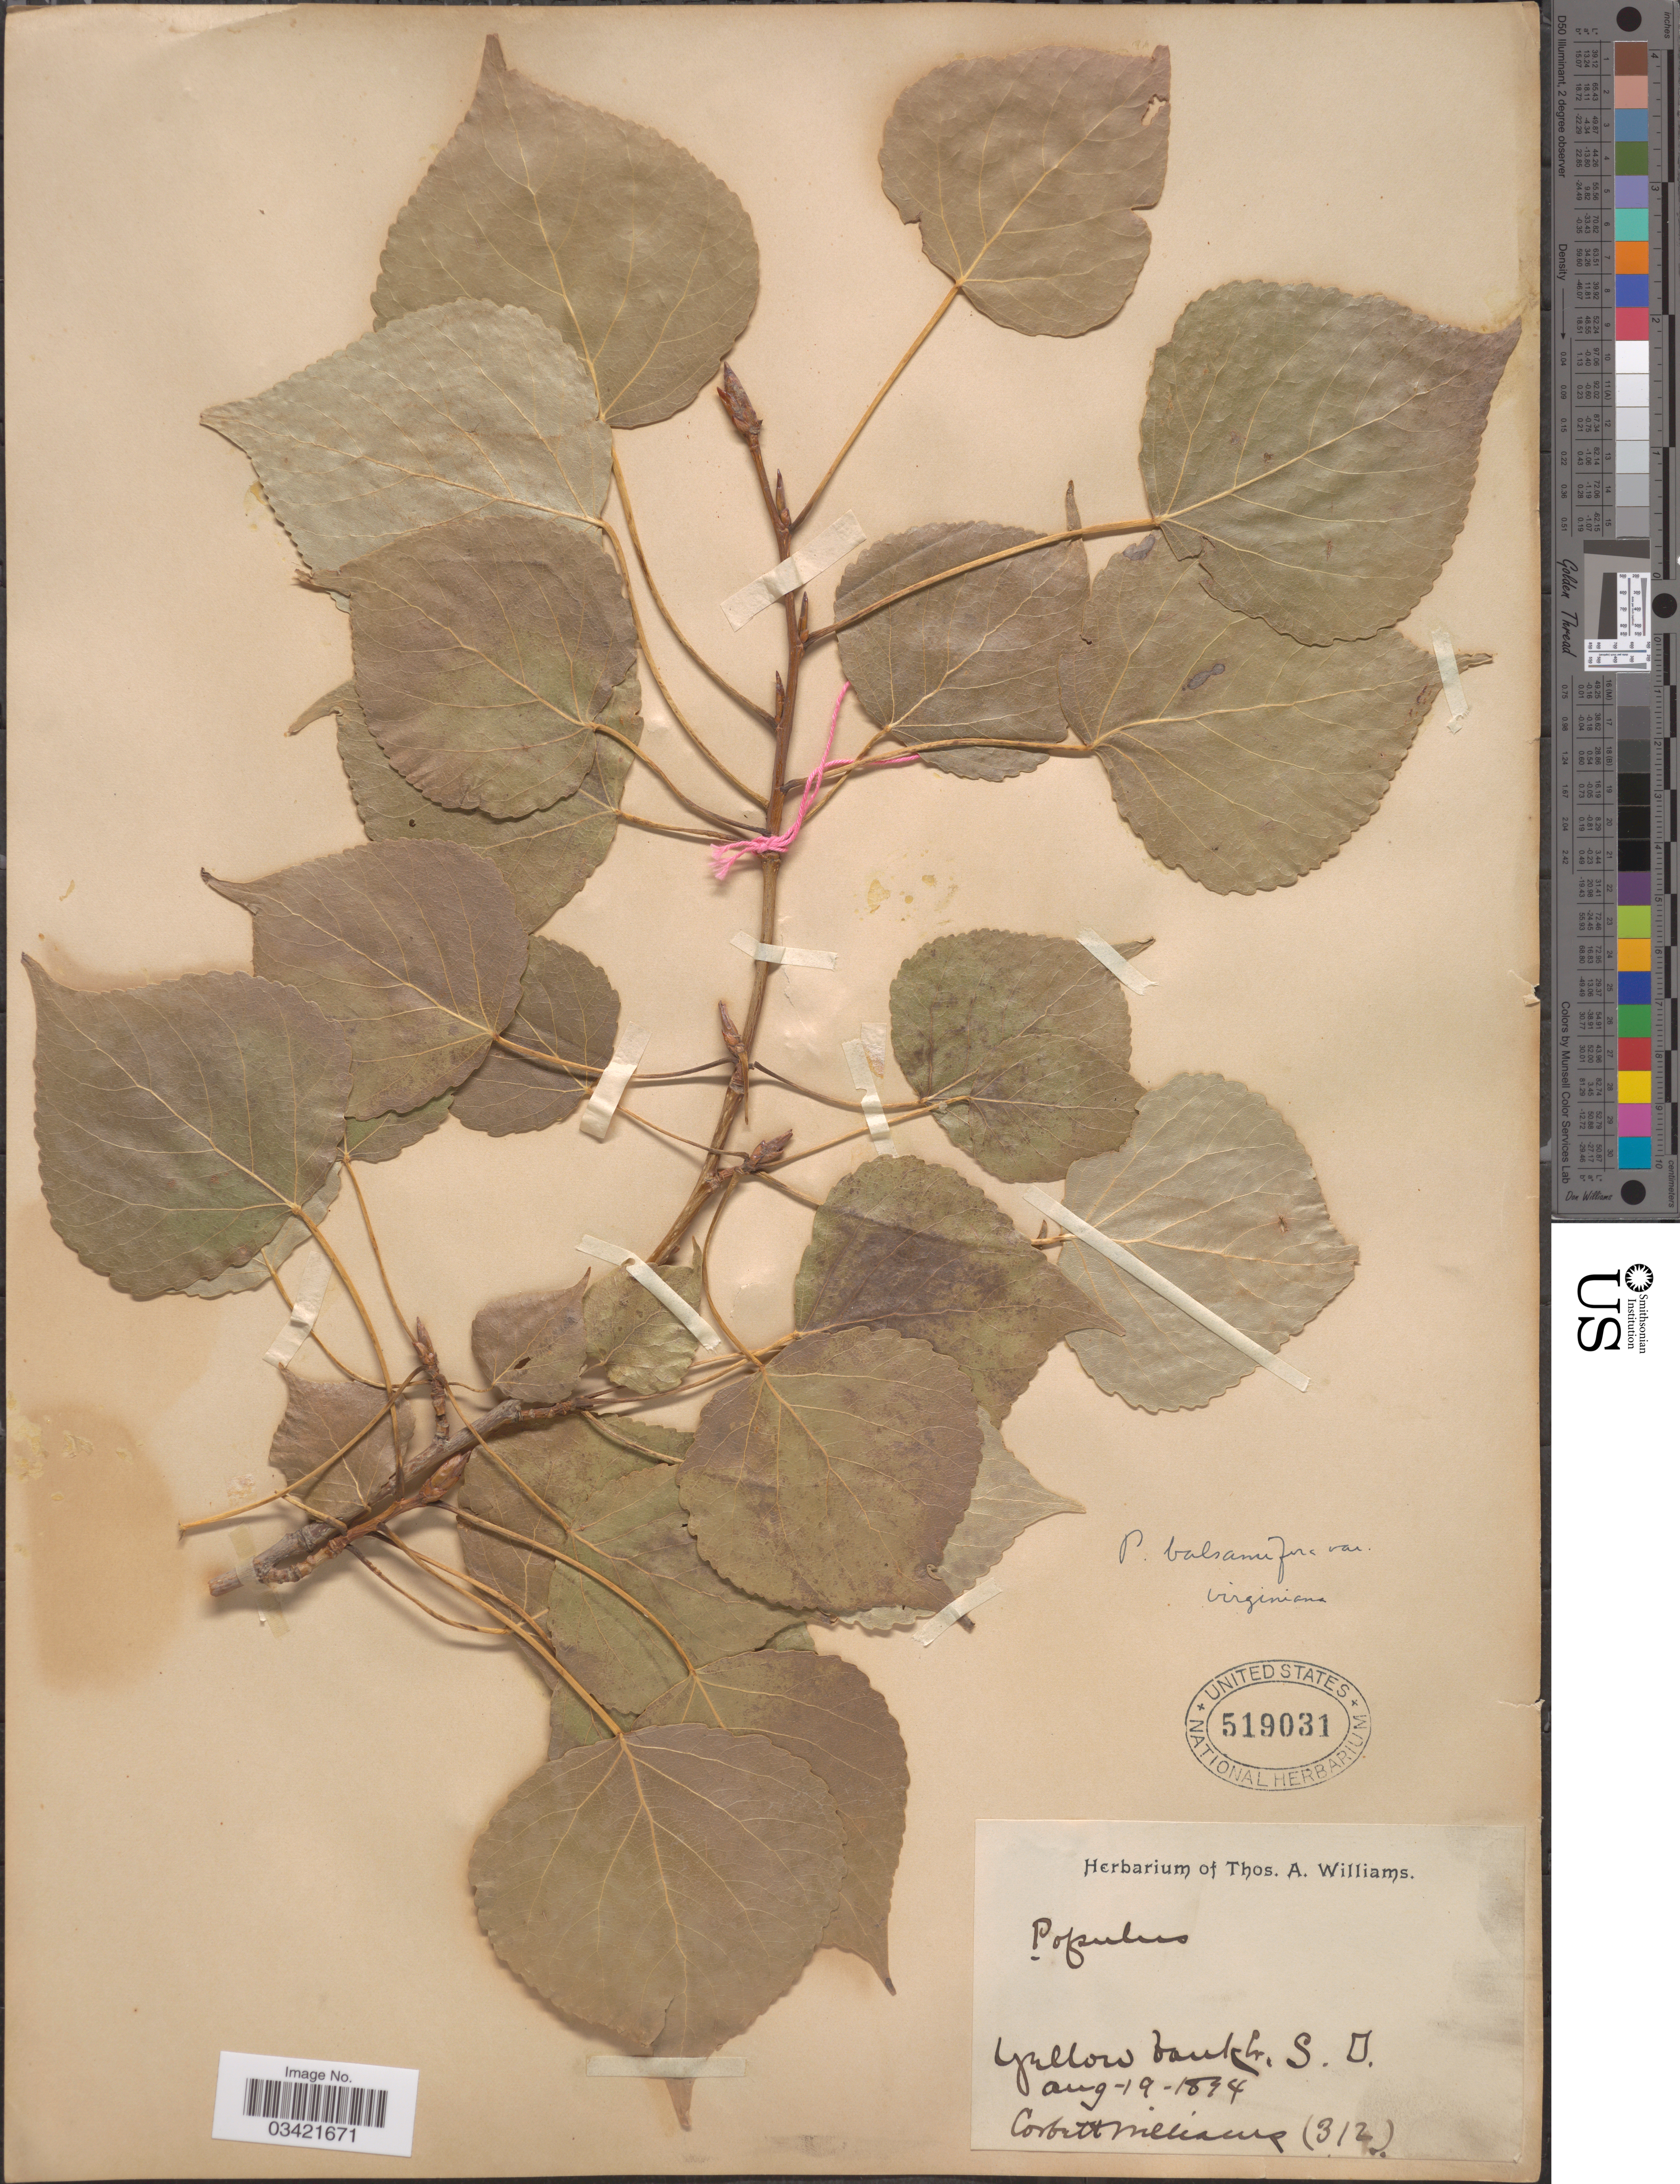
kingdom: Plantae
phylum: Tracheophyta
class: Magnoliopsida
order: Malpighiales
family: Salicaceae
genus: Populus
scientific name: Populus balsamifera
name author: L.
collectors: Corbet & T. A. Williams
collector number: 312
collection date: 1894-08-19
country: United States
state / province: South Dakota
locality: Yellow bank Cr.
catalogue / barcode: US 519031